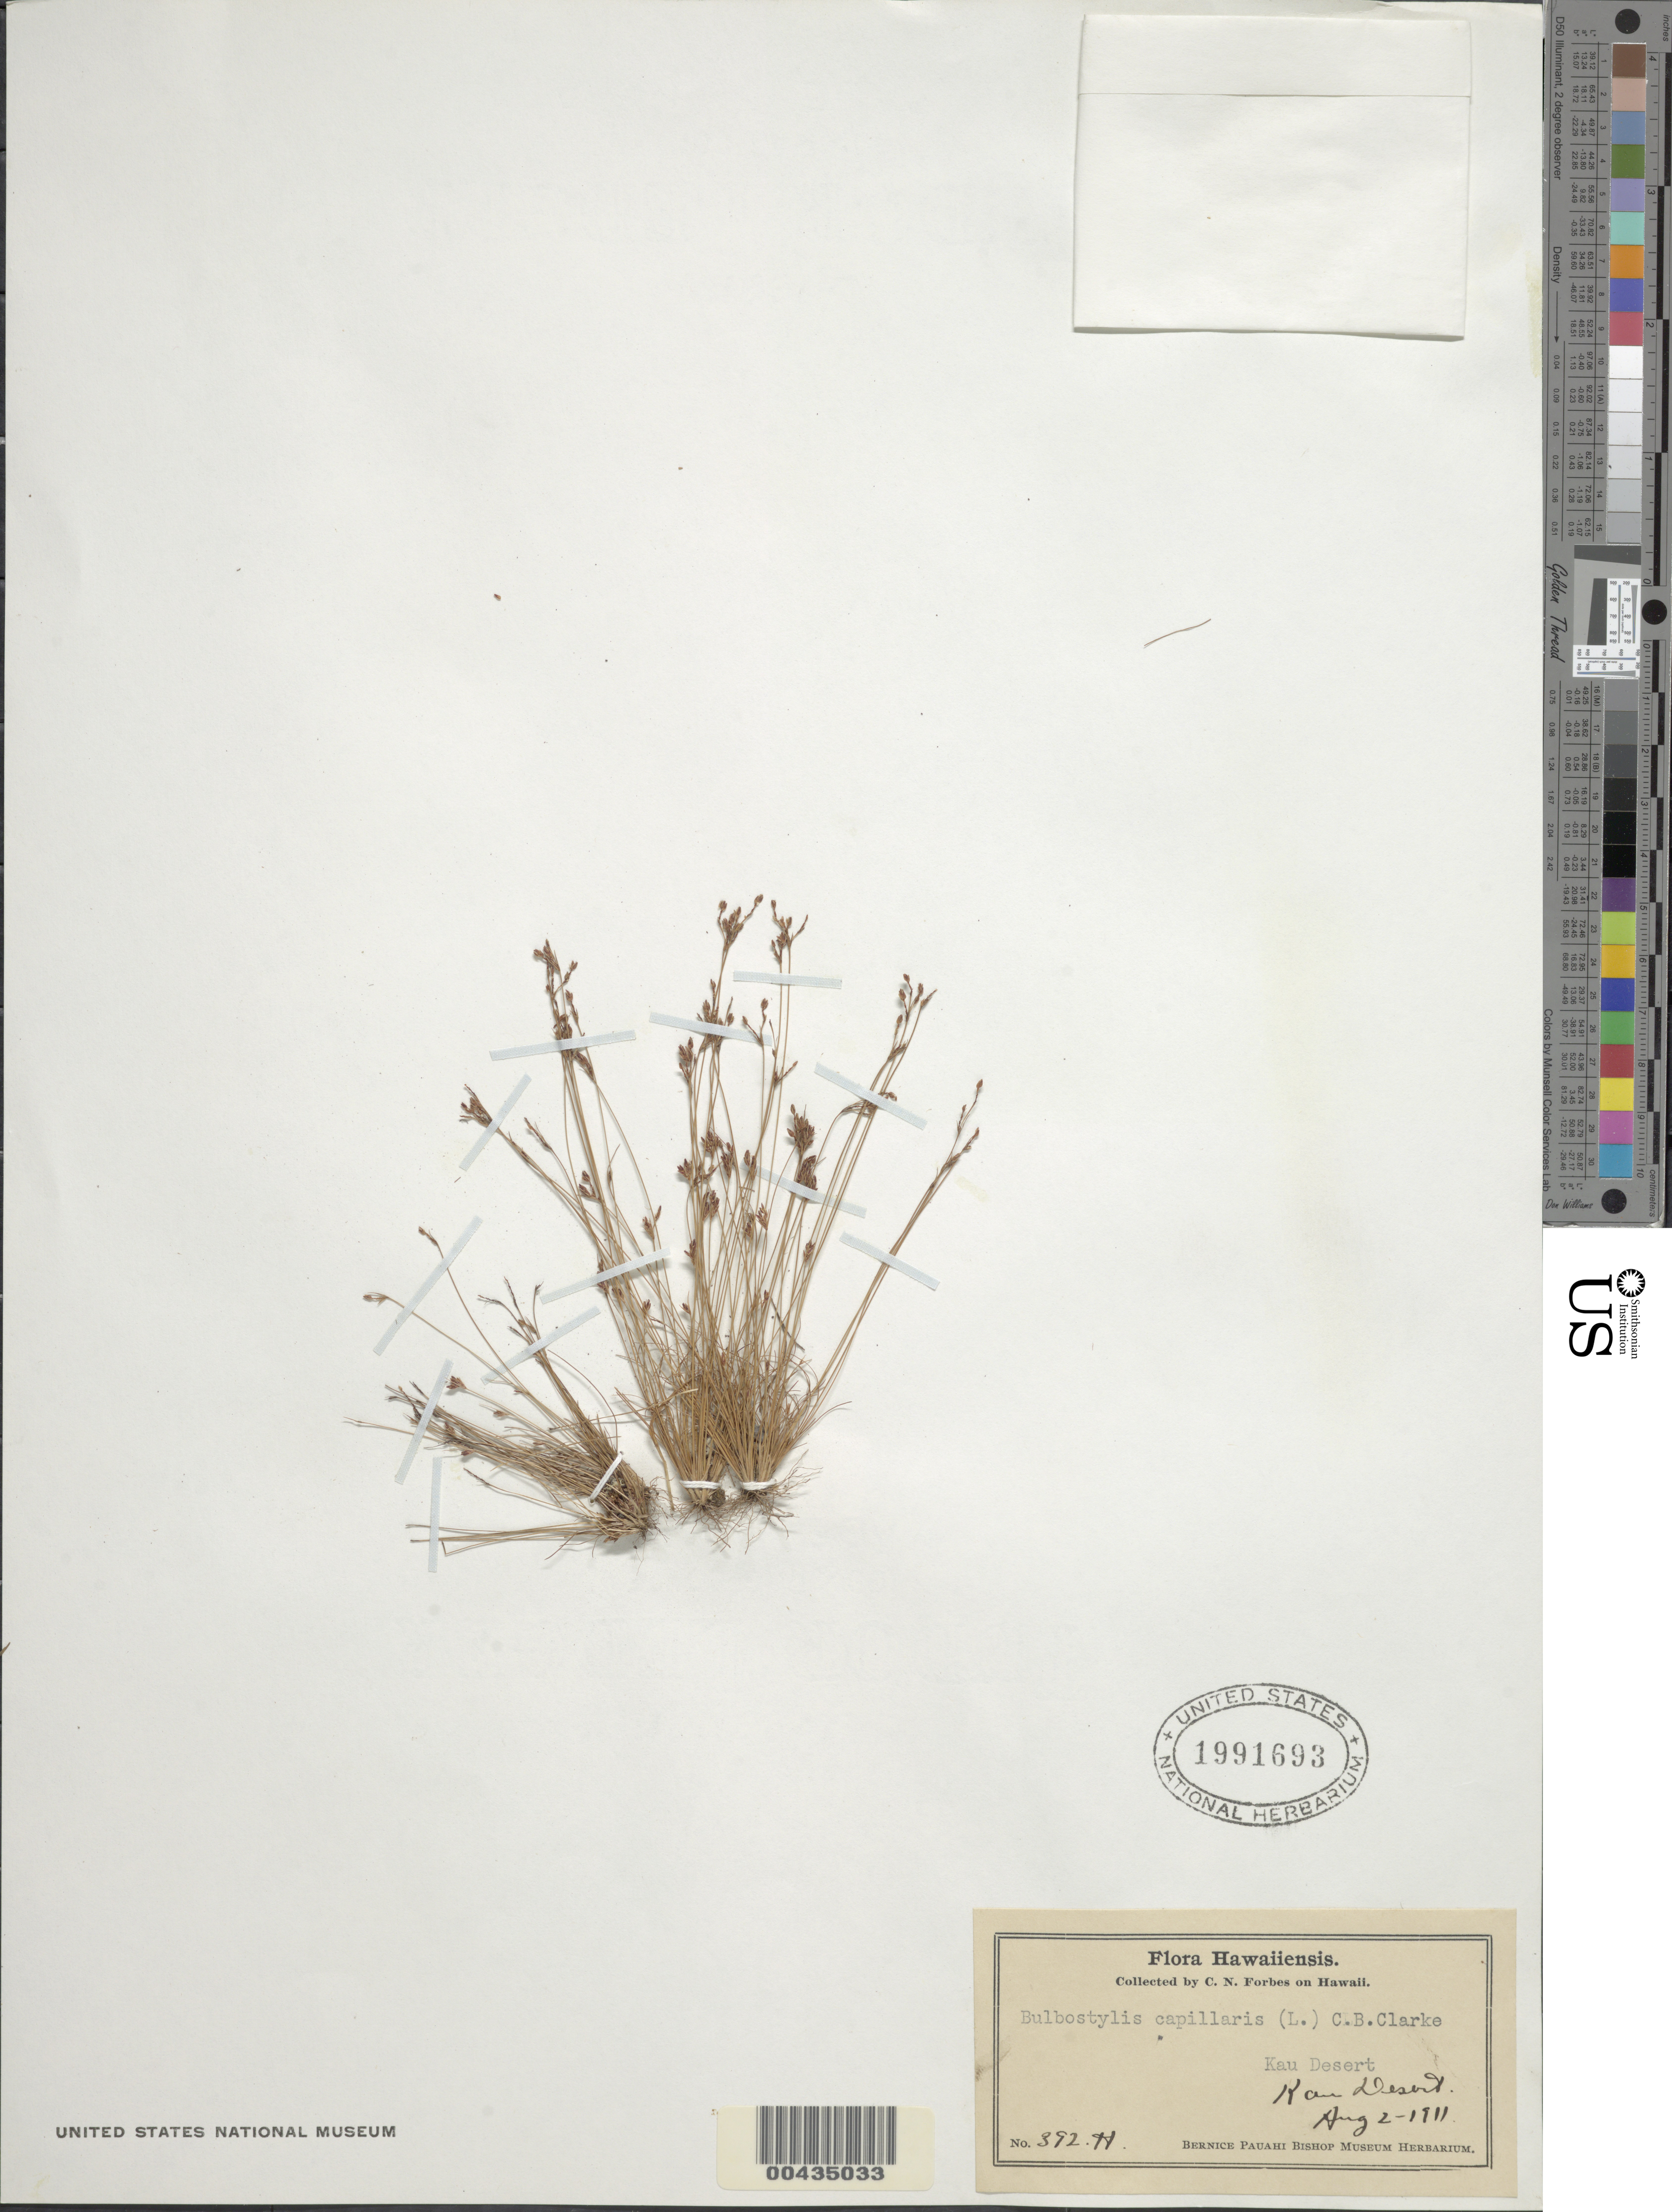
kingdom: Plantae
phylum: Tracheophyta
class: Liliopsida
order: Poales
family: Cyperaceae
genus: Bulbostylis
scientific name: Bulbostylis capillaris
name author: (L.) Kunth ex C.B. Clarke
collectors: C. N. Forbes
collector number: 392.H.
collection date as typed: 2 Aug 1911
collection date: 1911-08-02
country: United States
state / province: Hawaii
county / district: Hawaii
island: Hawaii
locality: Kau Desert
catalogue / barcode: US 1991693